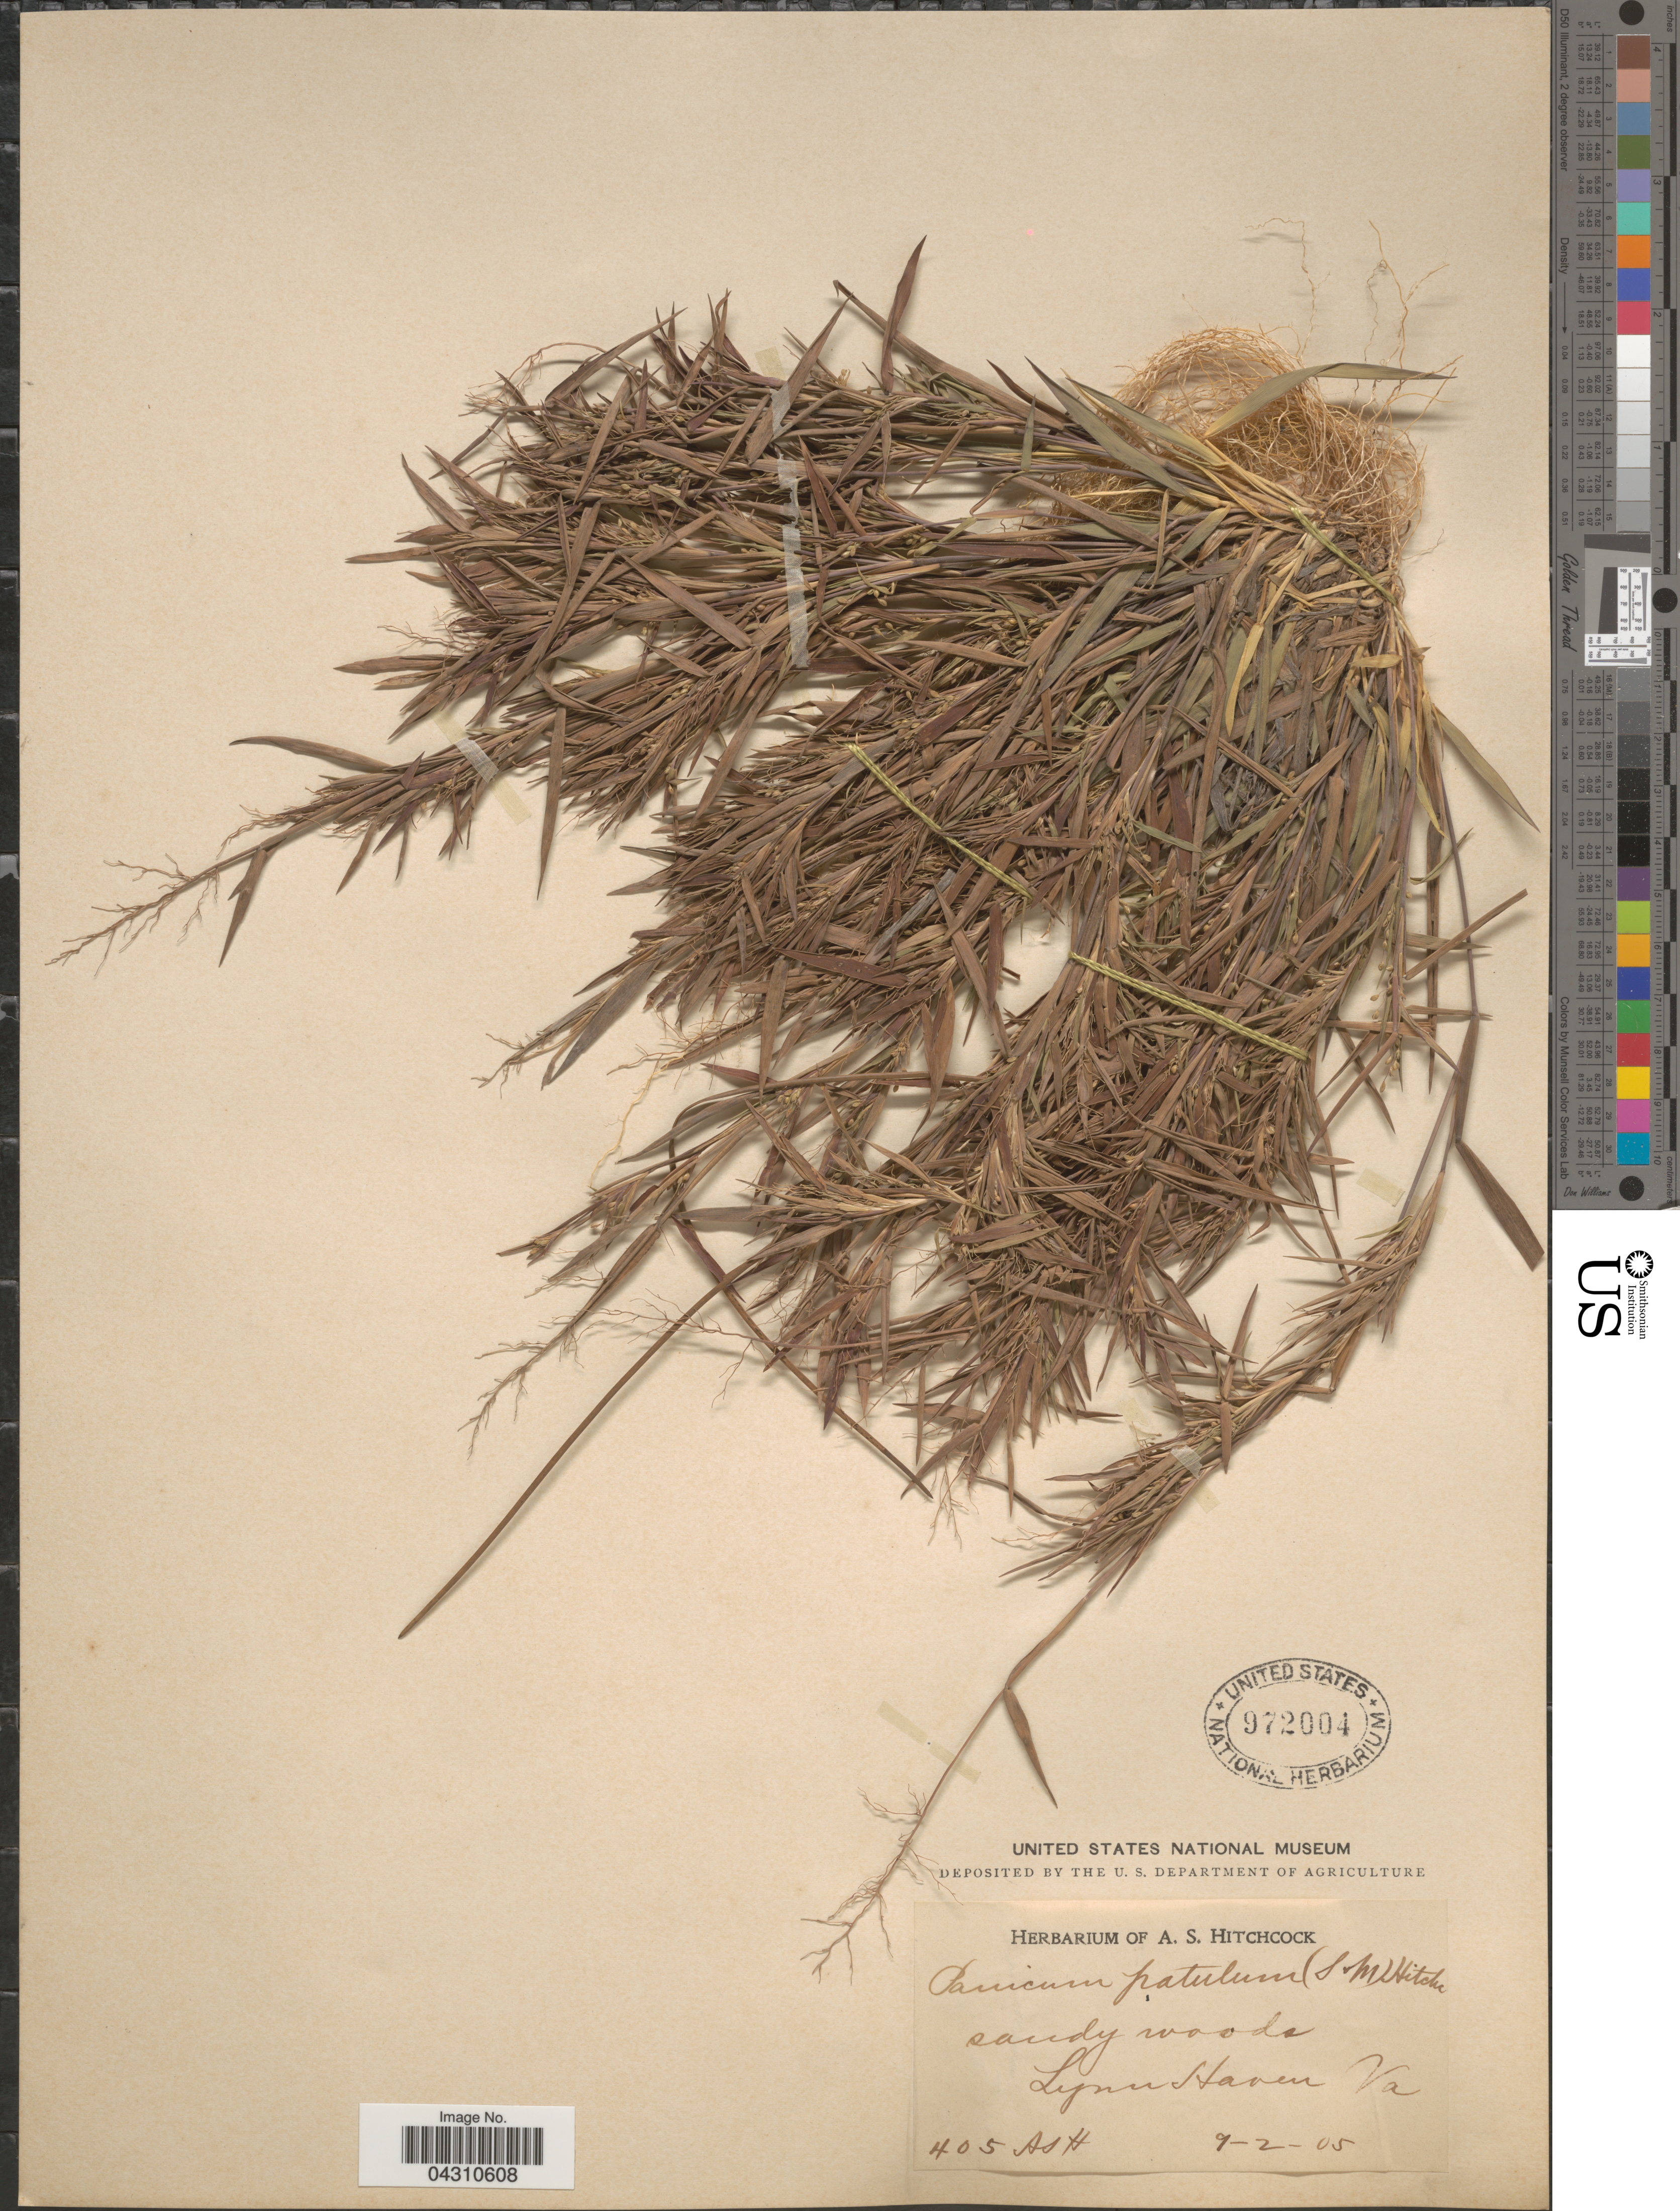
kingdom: Plantae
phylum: Tracheophyta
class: Liliopsida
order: Poales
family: Poaceae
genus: Dichanthelium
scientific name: Dichanthelium portoricense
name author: (Desv. ex Ham.) B.F. Hansen & Wunderlin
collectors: A. S. Hitchcock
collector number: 405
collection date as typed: Transcribed d/m/y: 2/9/5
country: United States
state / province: Virginia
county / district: City of Virginia Beach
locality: Sandy woods. Lynn Haven.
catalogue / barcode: US 972004